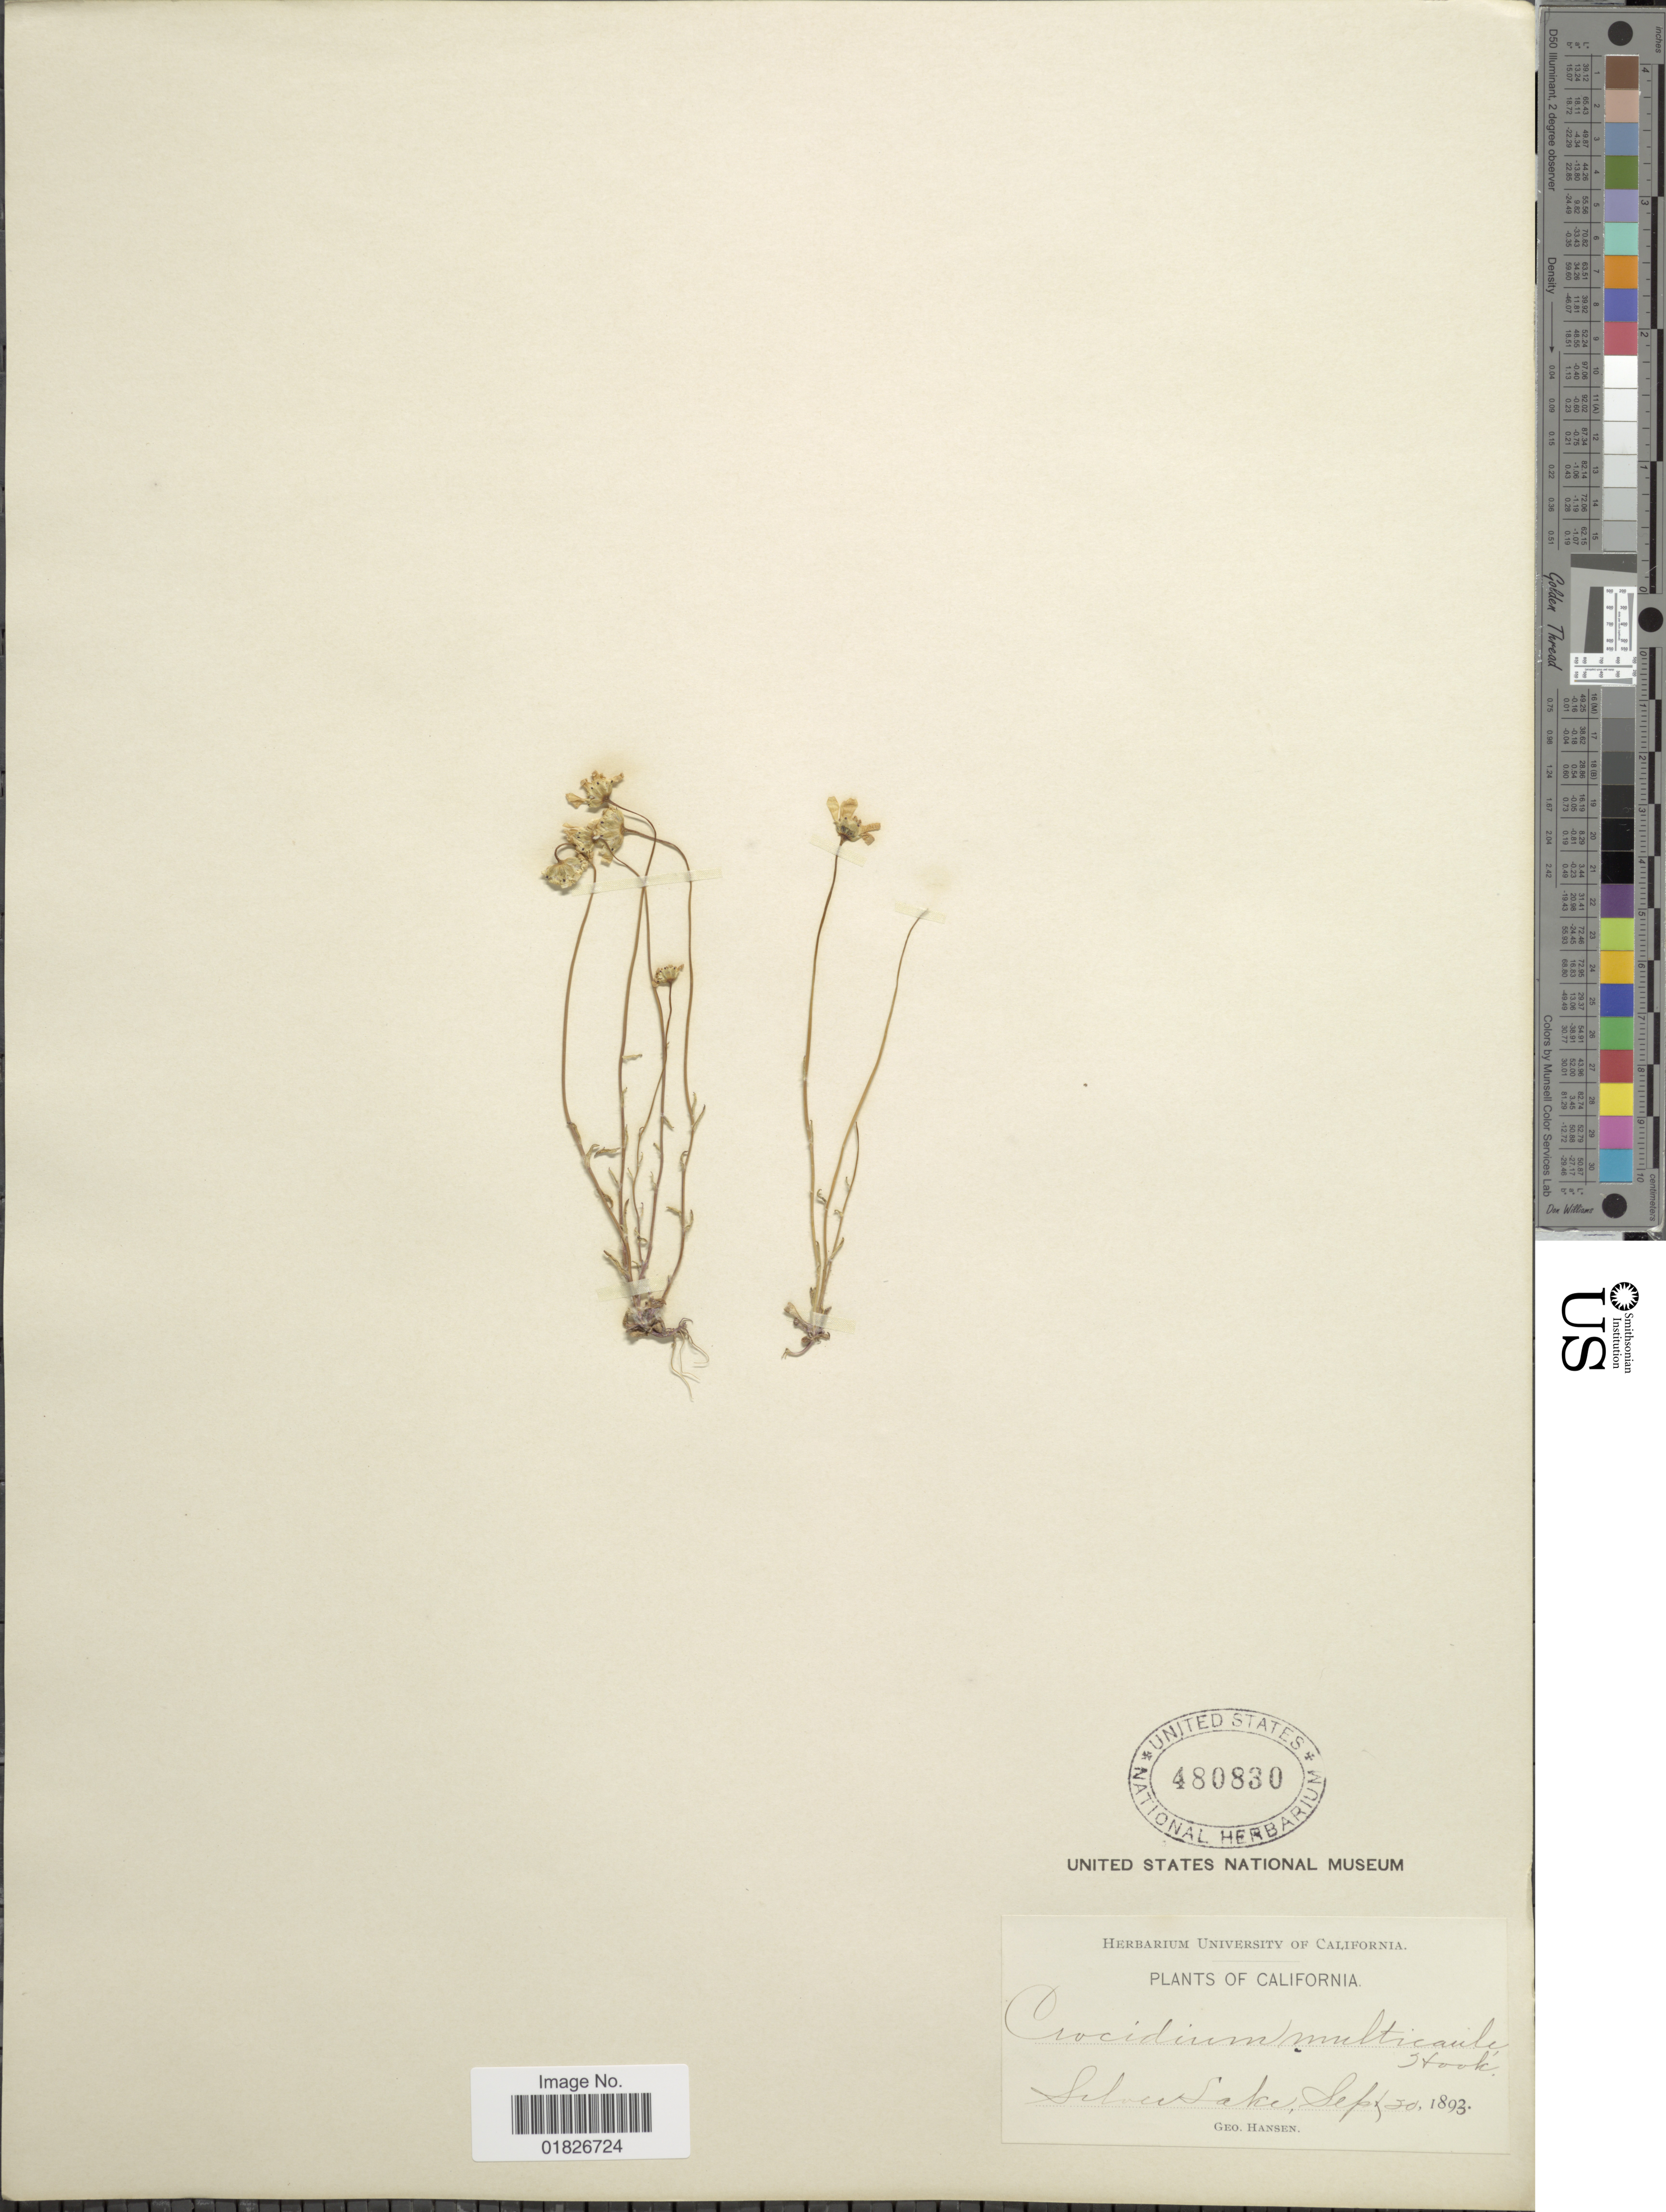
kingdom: Plantae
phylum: Tracheophyta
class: Magnoliopsida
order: Asterales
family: Asteraceae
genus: Crocidium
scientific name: Crocidium multicaule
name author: Hook.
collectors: G. M. Hansen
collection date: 1893-09-30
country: United States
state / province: California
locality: Silver Lake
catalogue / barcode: US 480830